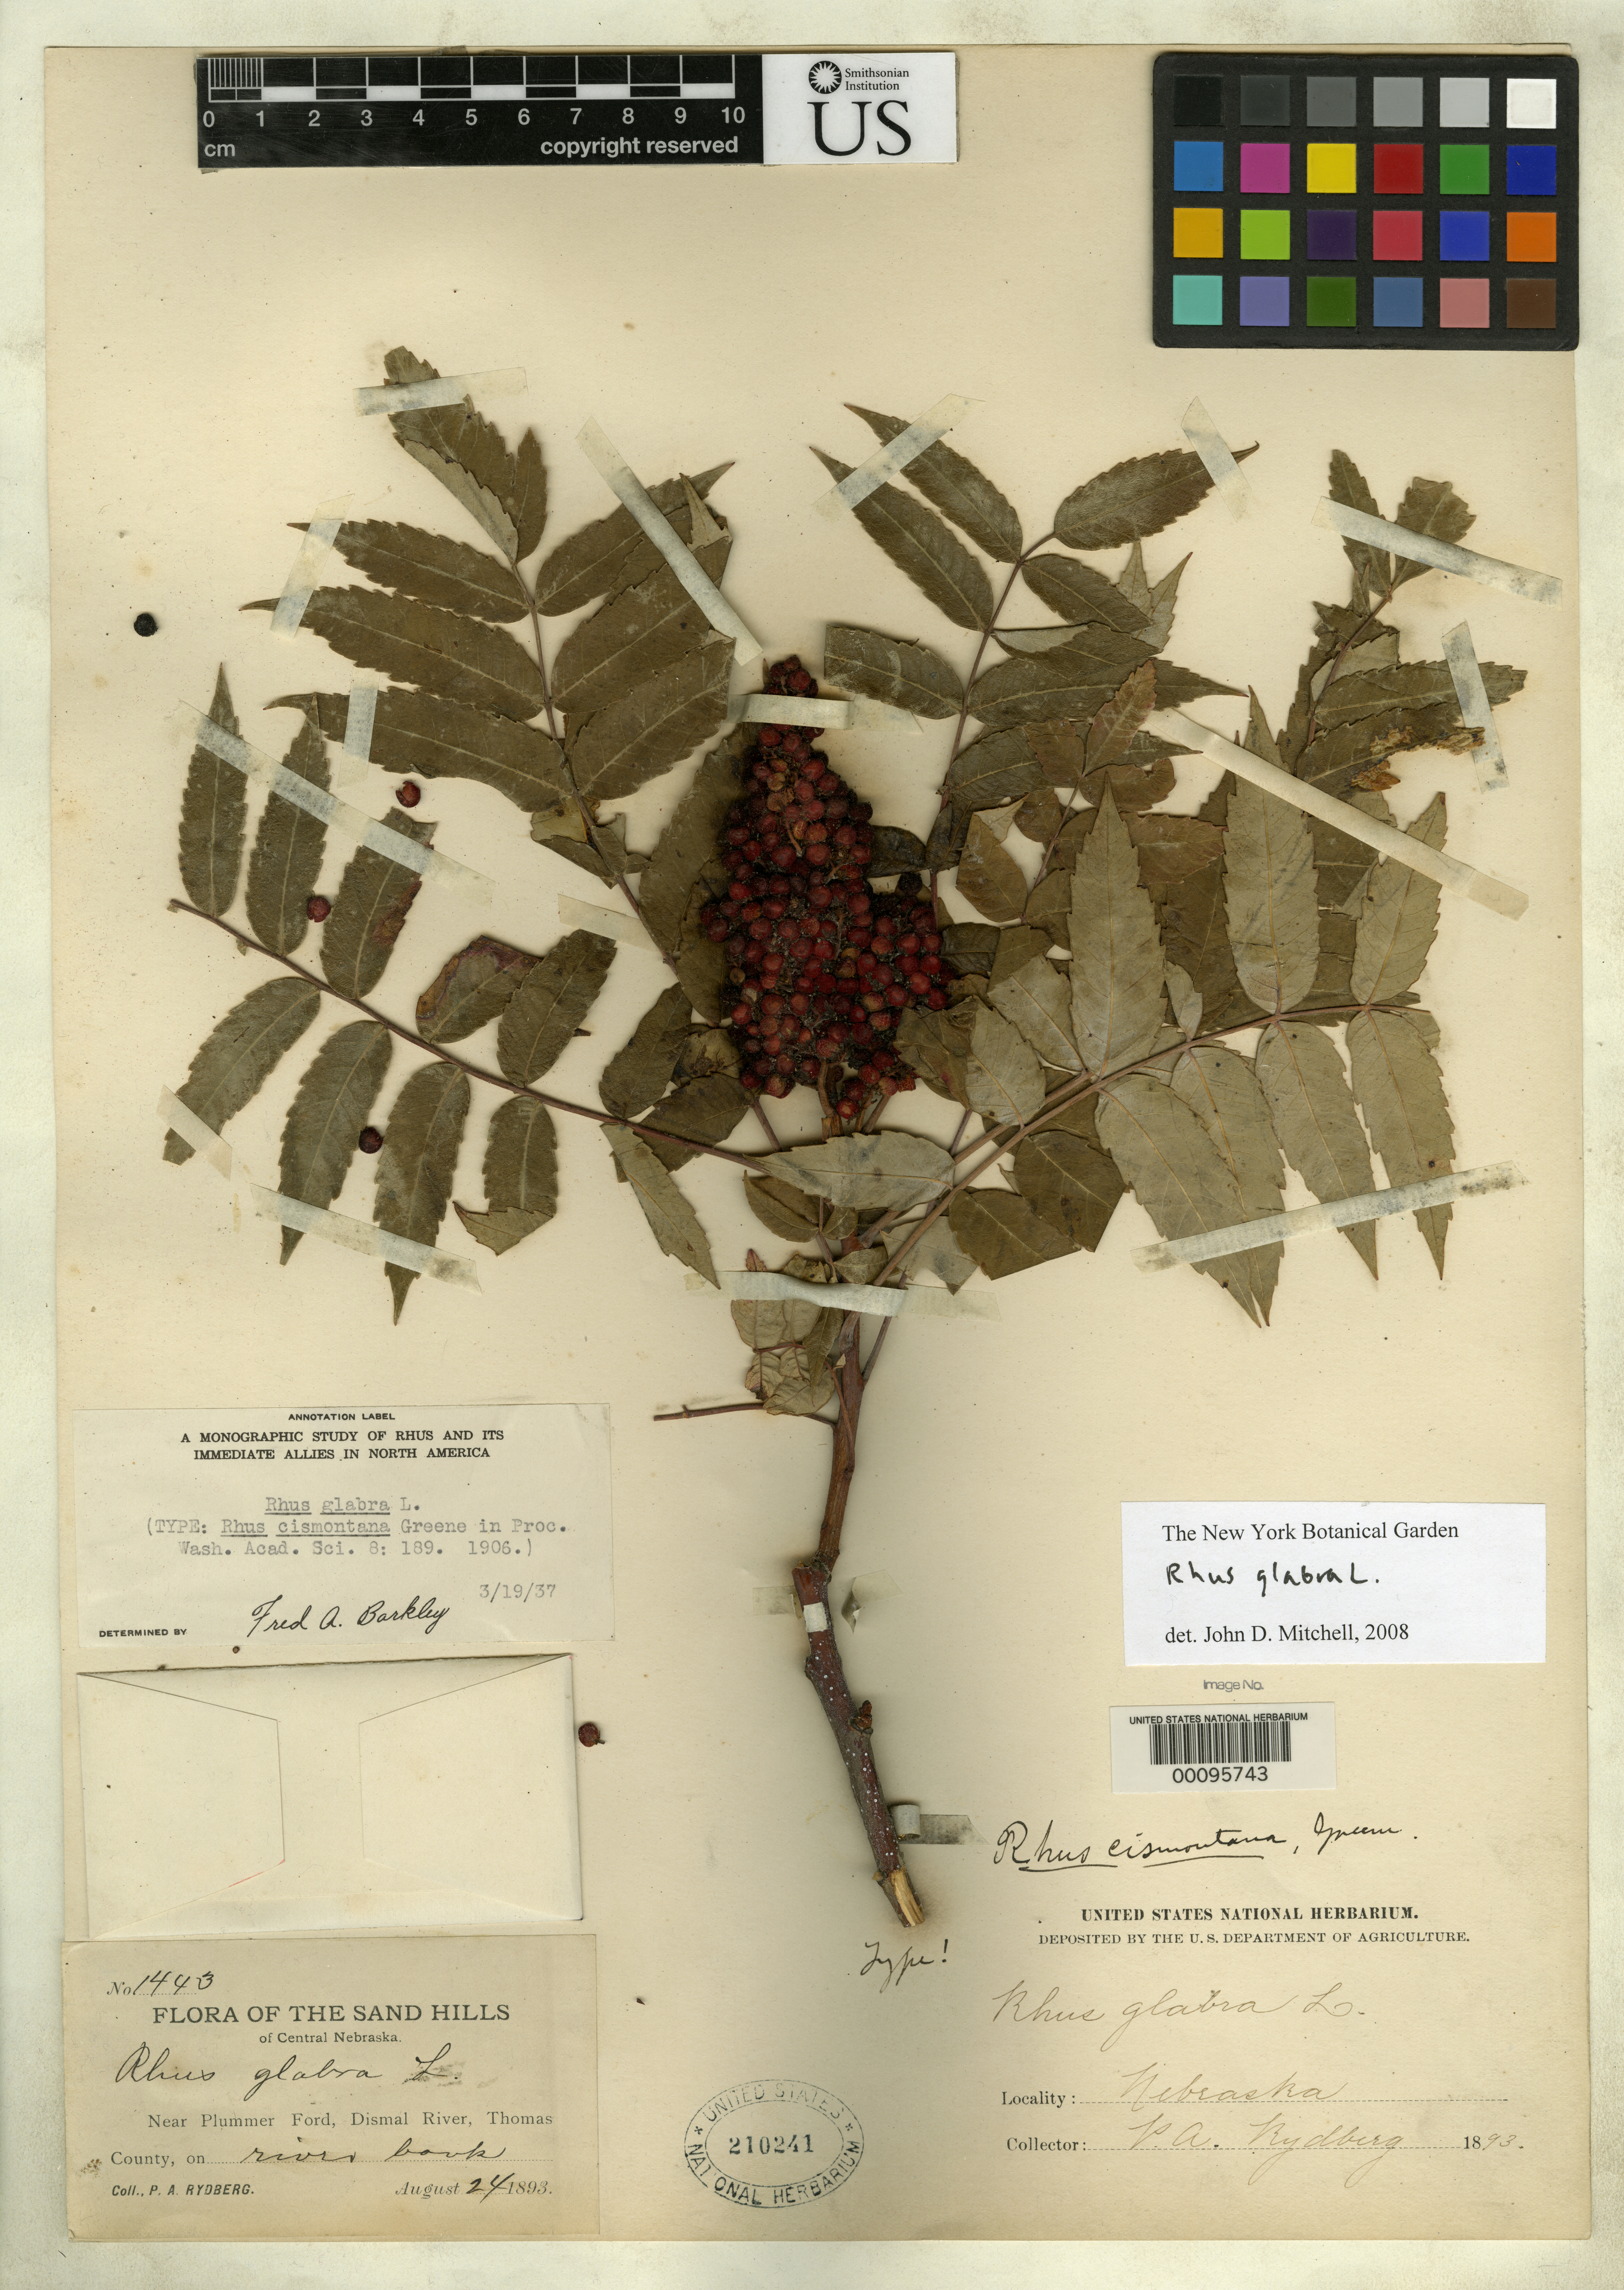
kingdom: Plantae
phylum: Tracheophyta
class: Magnoliopsida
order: Sapindales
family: Anacardiaceae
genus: Rhus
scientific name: Rhus cismontana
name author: Greene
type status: Holotype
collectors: P. A. Rydberg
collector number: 1443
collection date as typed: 24 Aug 1893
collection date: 1893-08-24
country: United States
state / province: Nebraska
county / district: Thomas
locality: Near Plummer Ford, Dismal River.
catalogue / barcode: US 210241